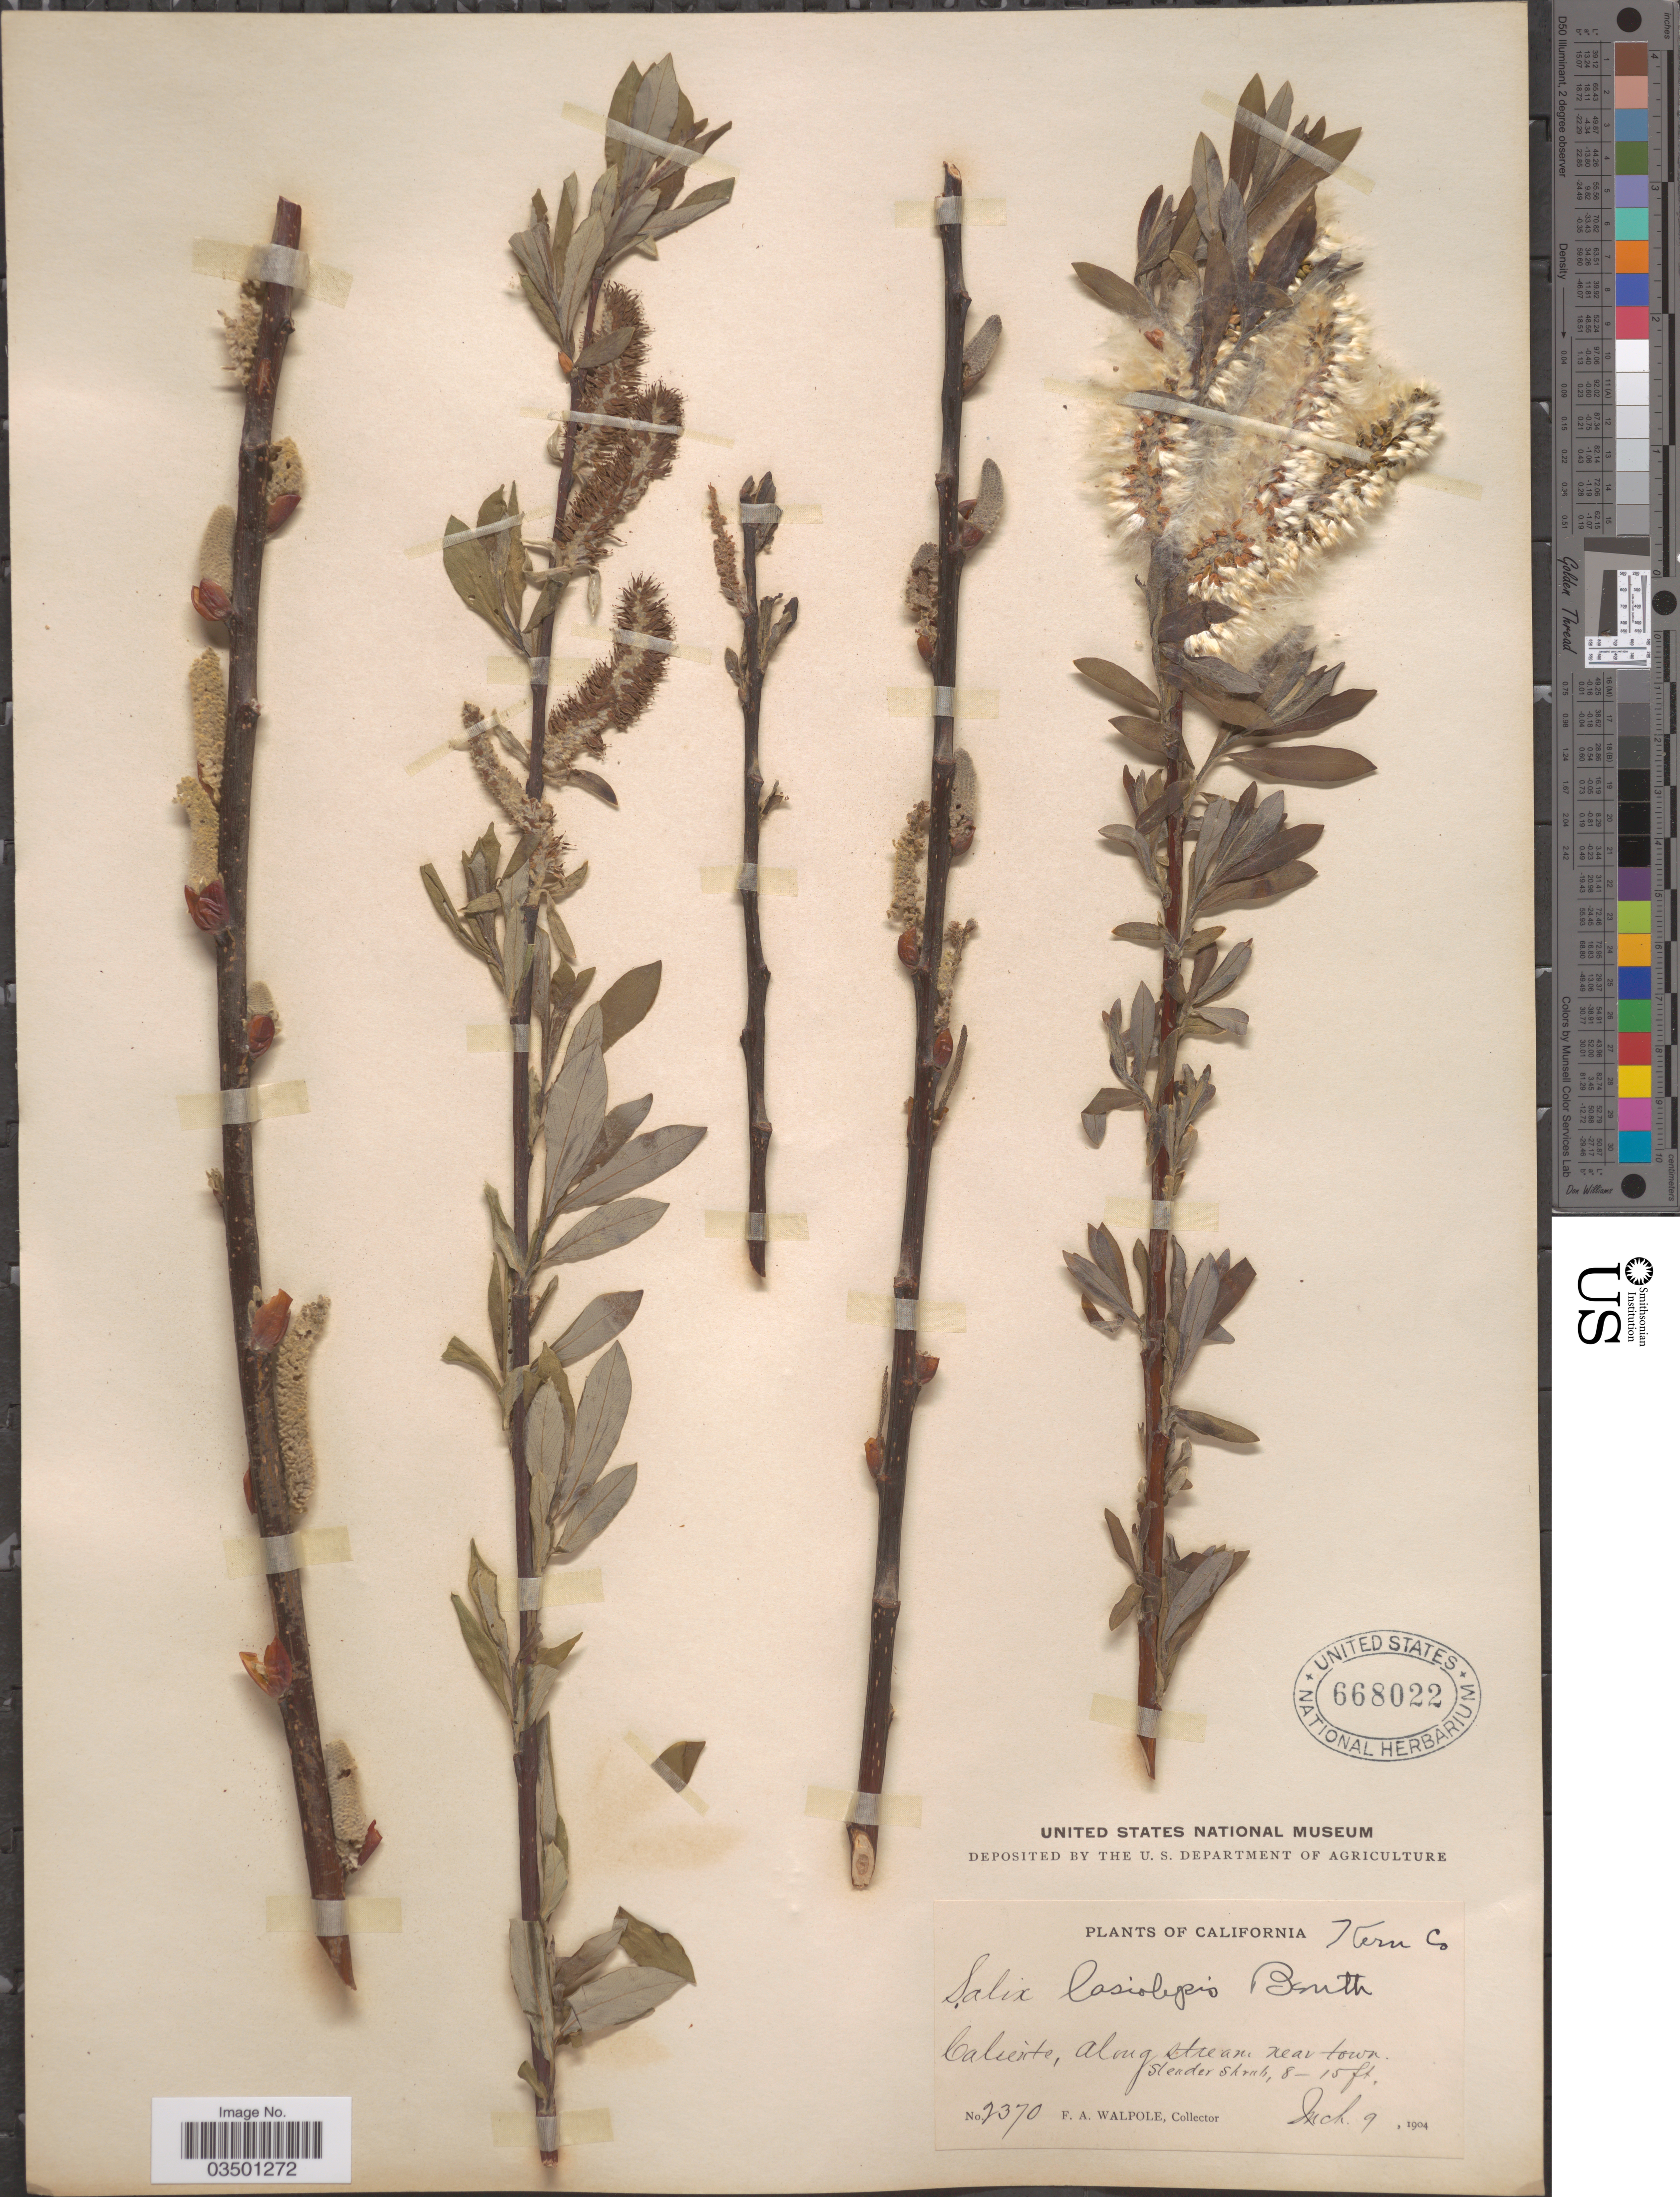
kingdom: Plantae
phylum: Tracheophyta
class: Magnoliopsida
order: Malpighiales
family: Salicaceae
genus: Salix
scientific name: Salix lasiolepis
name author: Benth.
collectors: F. Walpole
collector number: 2370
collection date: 1904-03-09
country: United States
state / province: California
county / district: Kern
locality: Kern Co. Caliente, along stream near town.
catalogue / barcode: US 668022